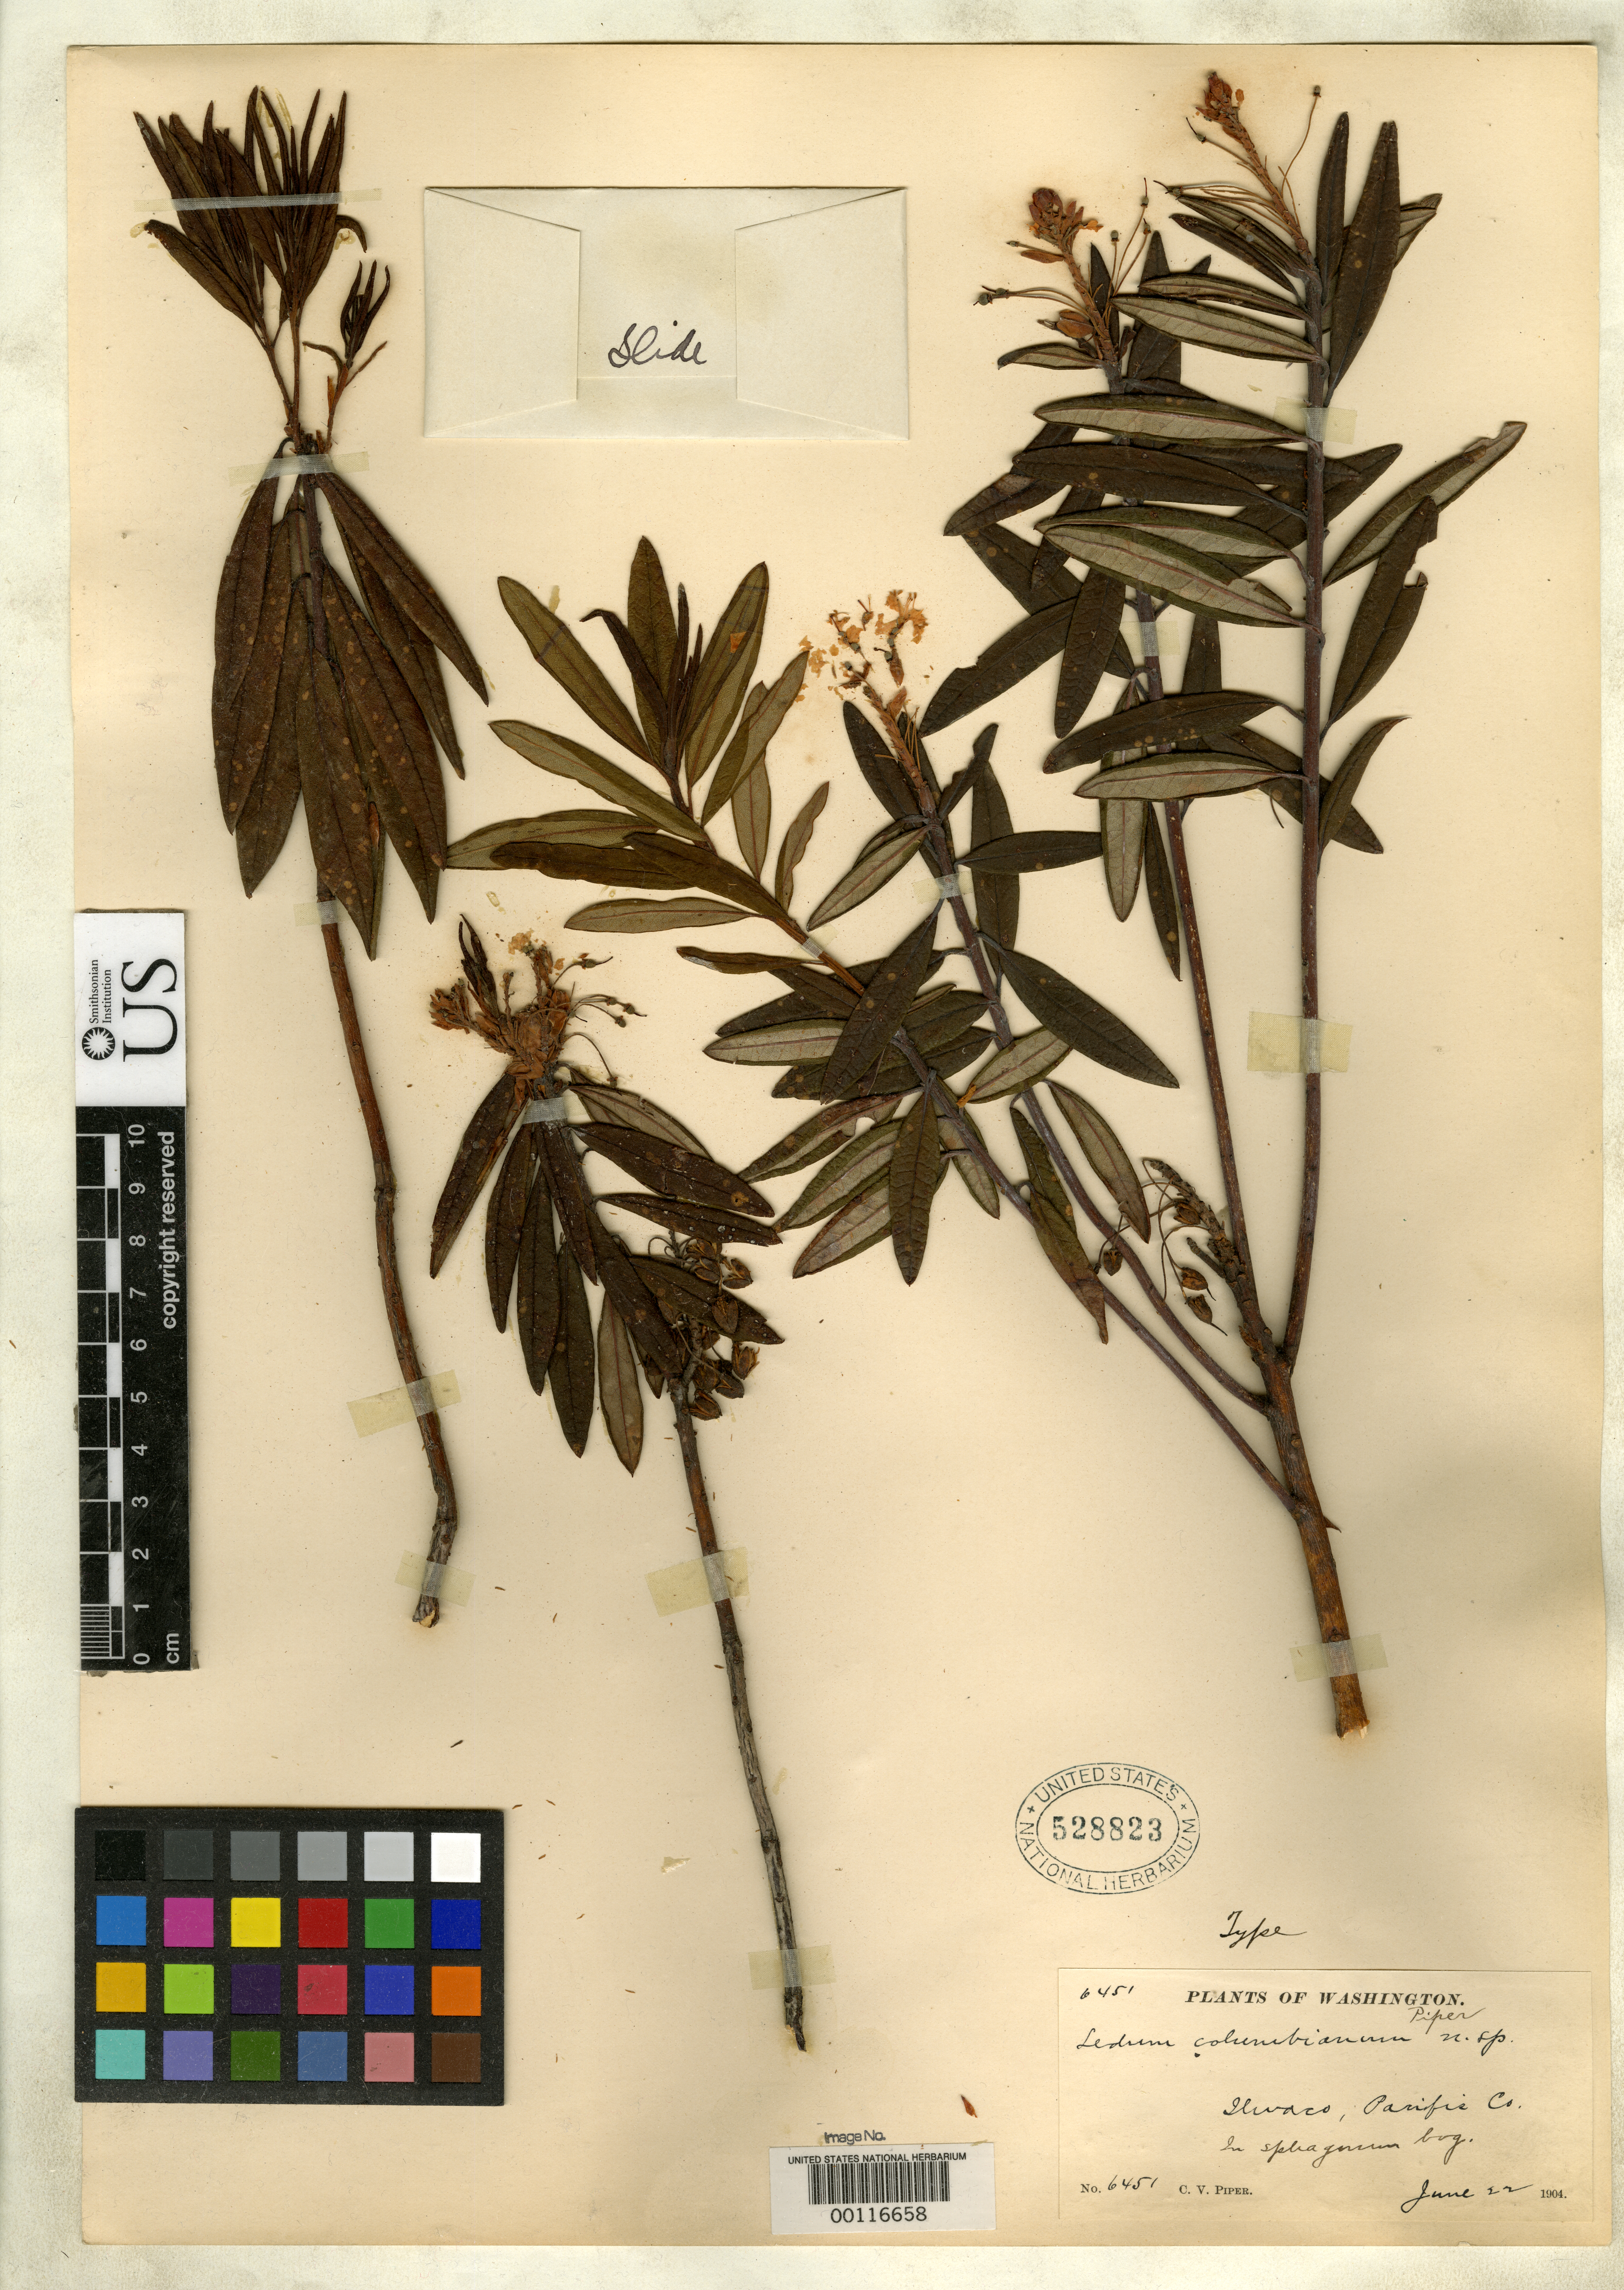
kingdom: Plantae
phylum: Tracheophyta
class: Magnoliopsida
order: Ericales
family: Ericaceae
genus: Ledum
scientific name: Ledum columbianum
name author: Piper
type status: Holotype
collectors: C. V. Piper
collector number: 6451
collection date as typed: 22 Jun 1904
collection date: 1904-06-22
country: United States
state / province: Washington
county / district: Pacific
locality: Ilwaco.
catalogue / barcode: US 528823